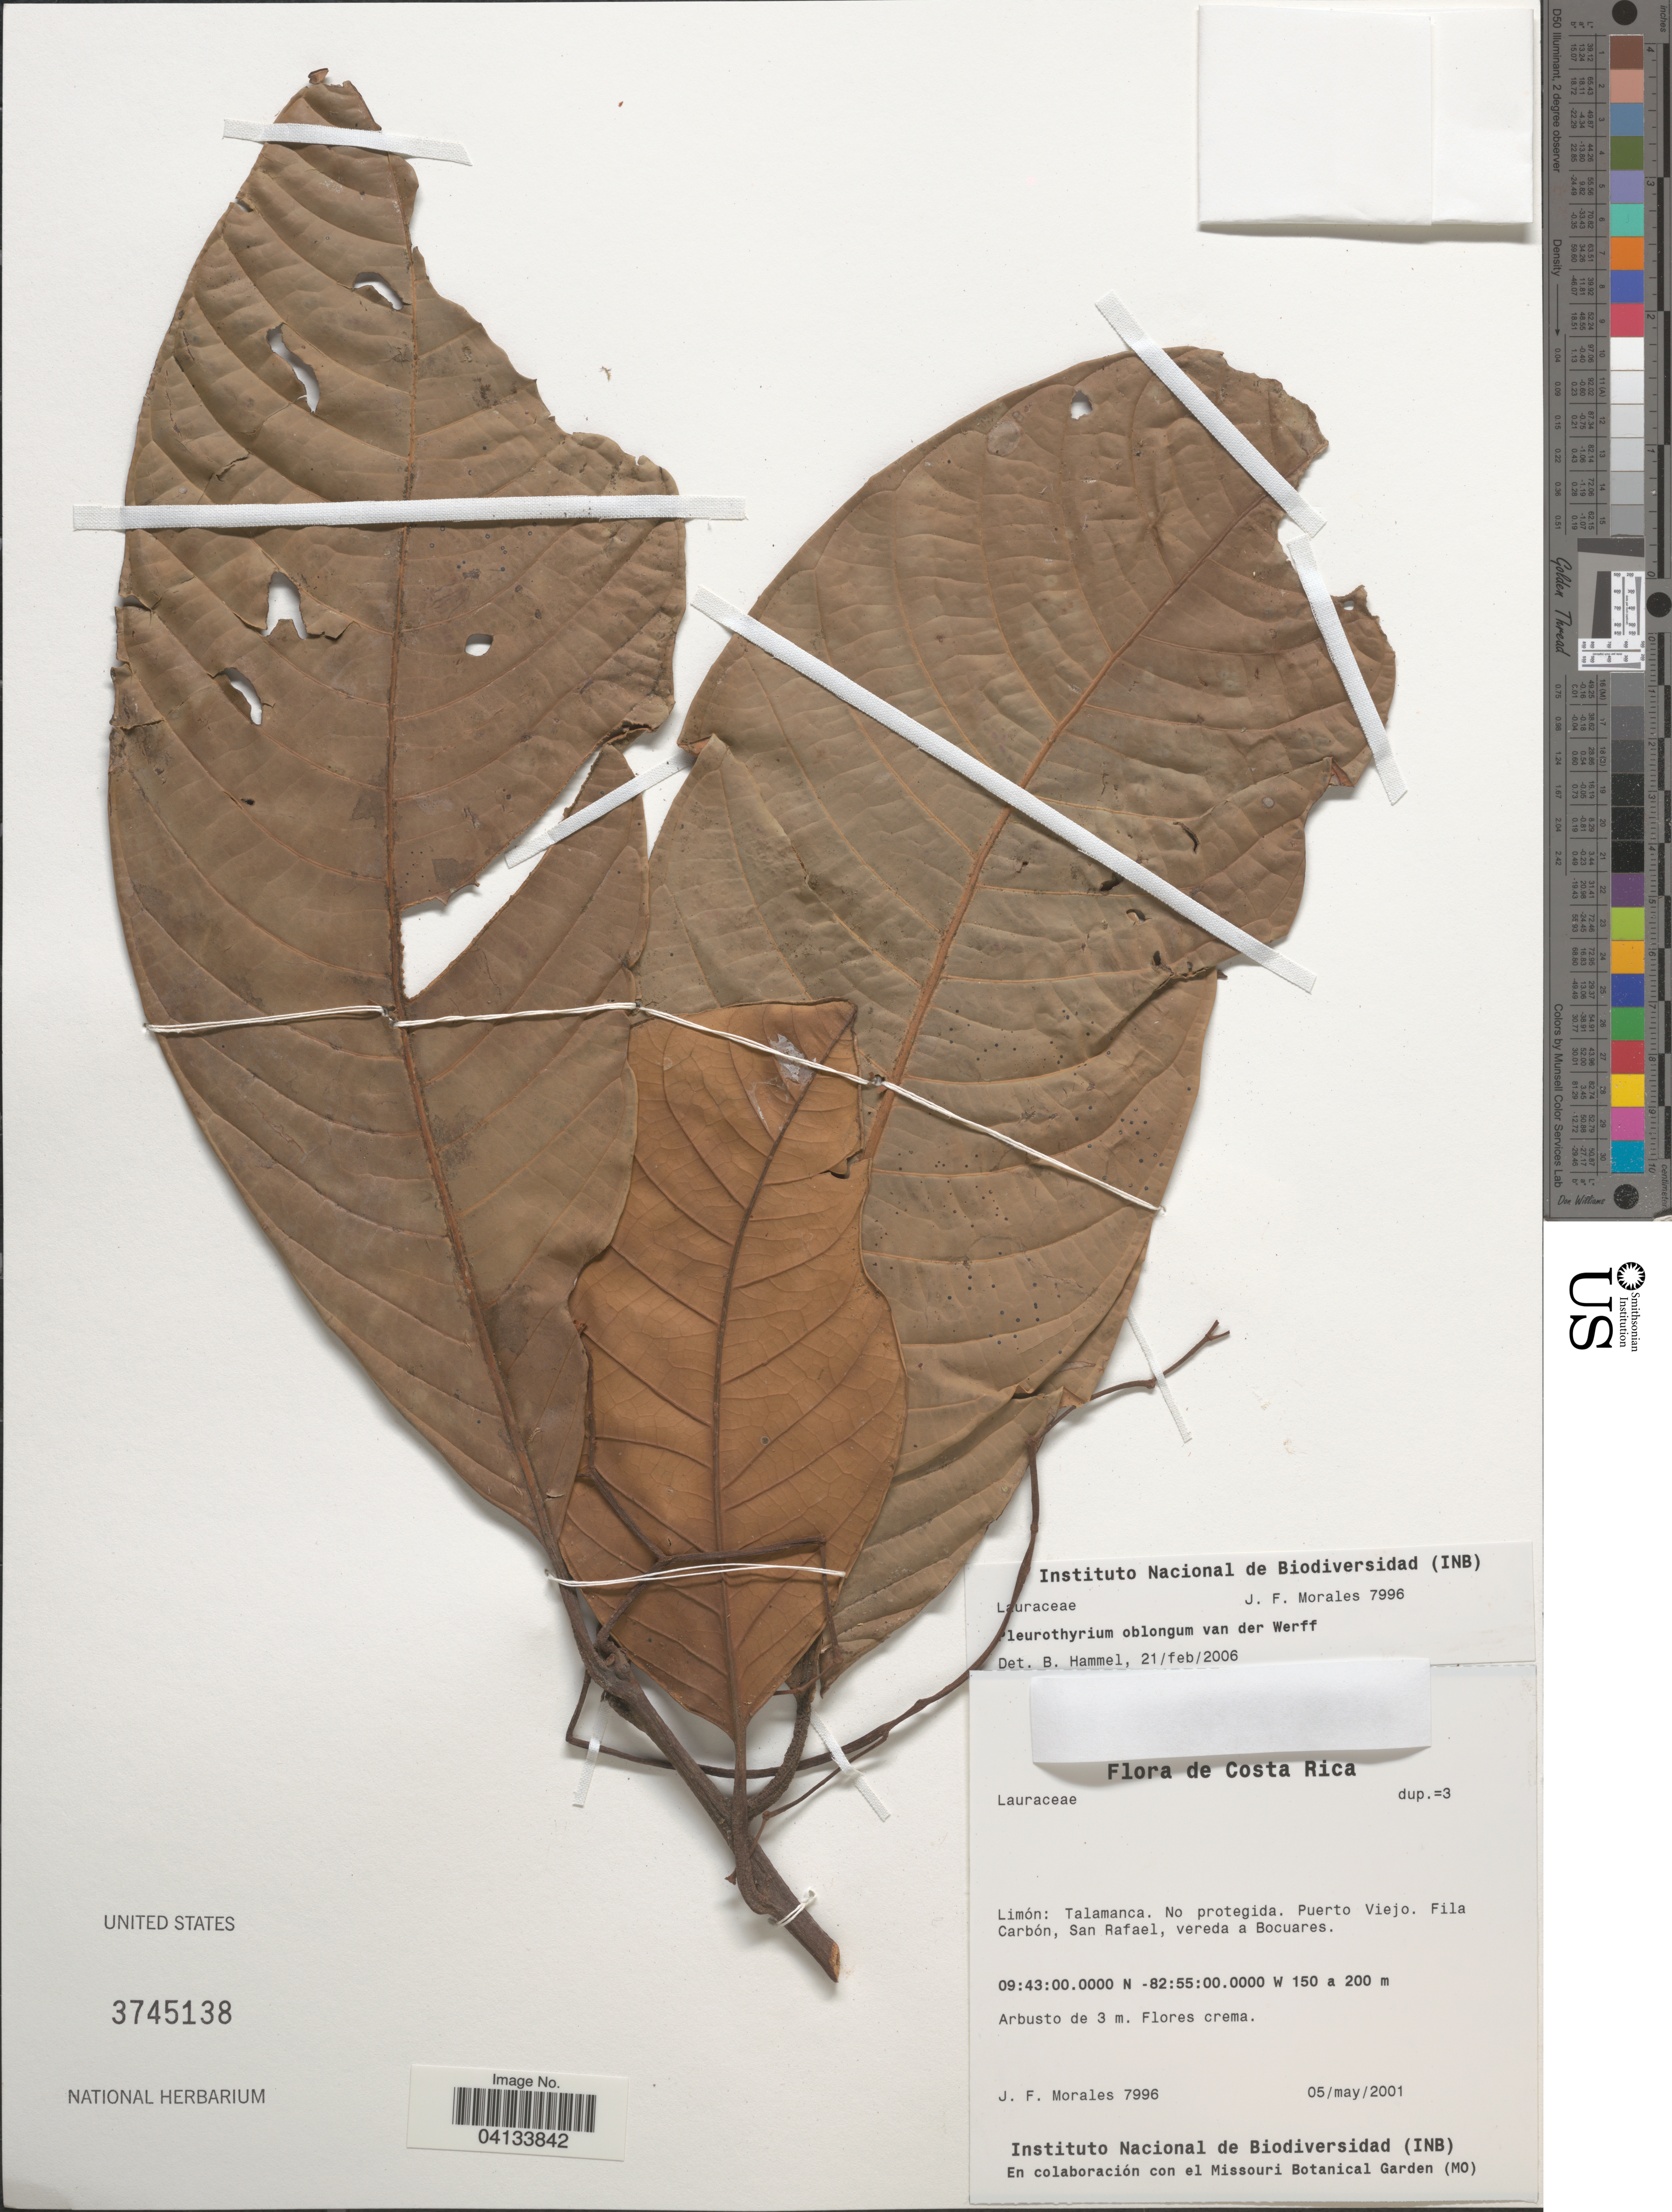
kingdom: Plantae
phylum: Tracheophyta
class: Magnoliopsida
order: Laurales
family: Lauraceae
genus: Pleurothyrium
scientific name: Pleurothyrium oblongum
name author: van der Werff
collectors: J. Morales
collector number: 7996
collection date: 2001-05-05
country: Costa Rica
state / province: Limón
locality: Talamanca. No protegida. Puerto Viejo. Fila Carbón, San Rafael, vereda a Bocuares.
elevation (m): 150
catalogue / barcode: US 3745138